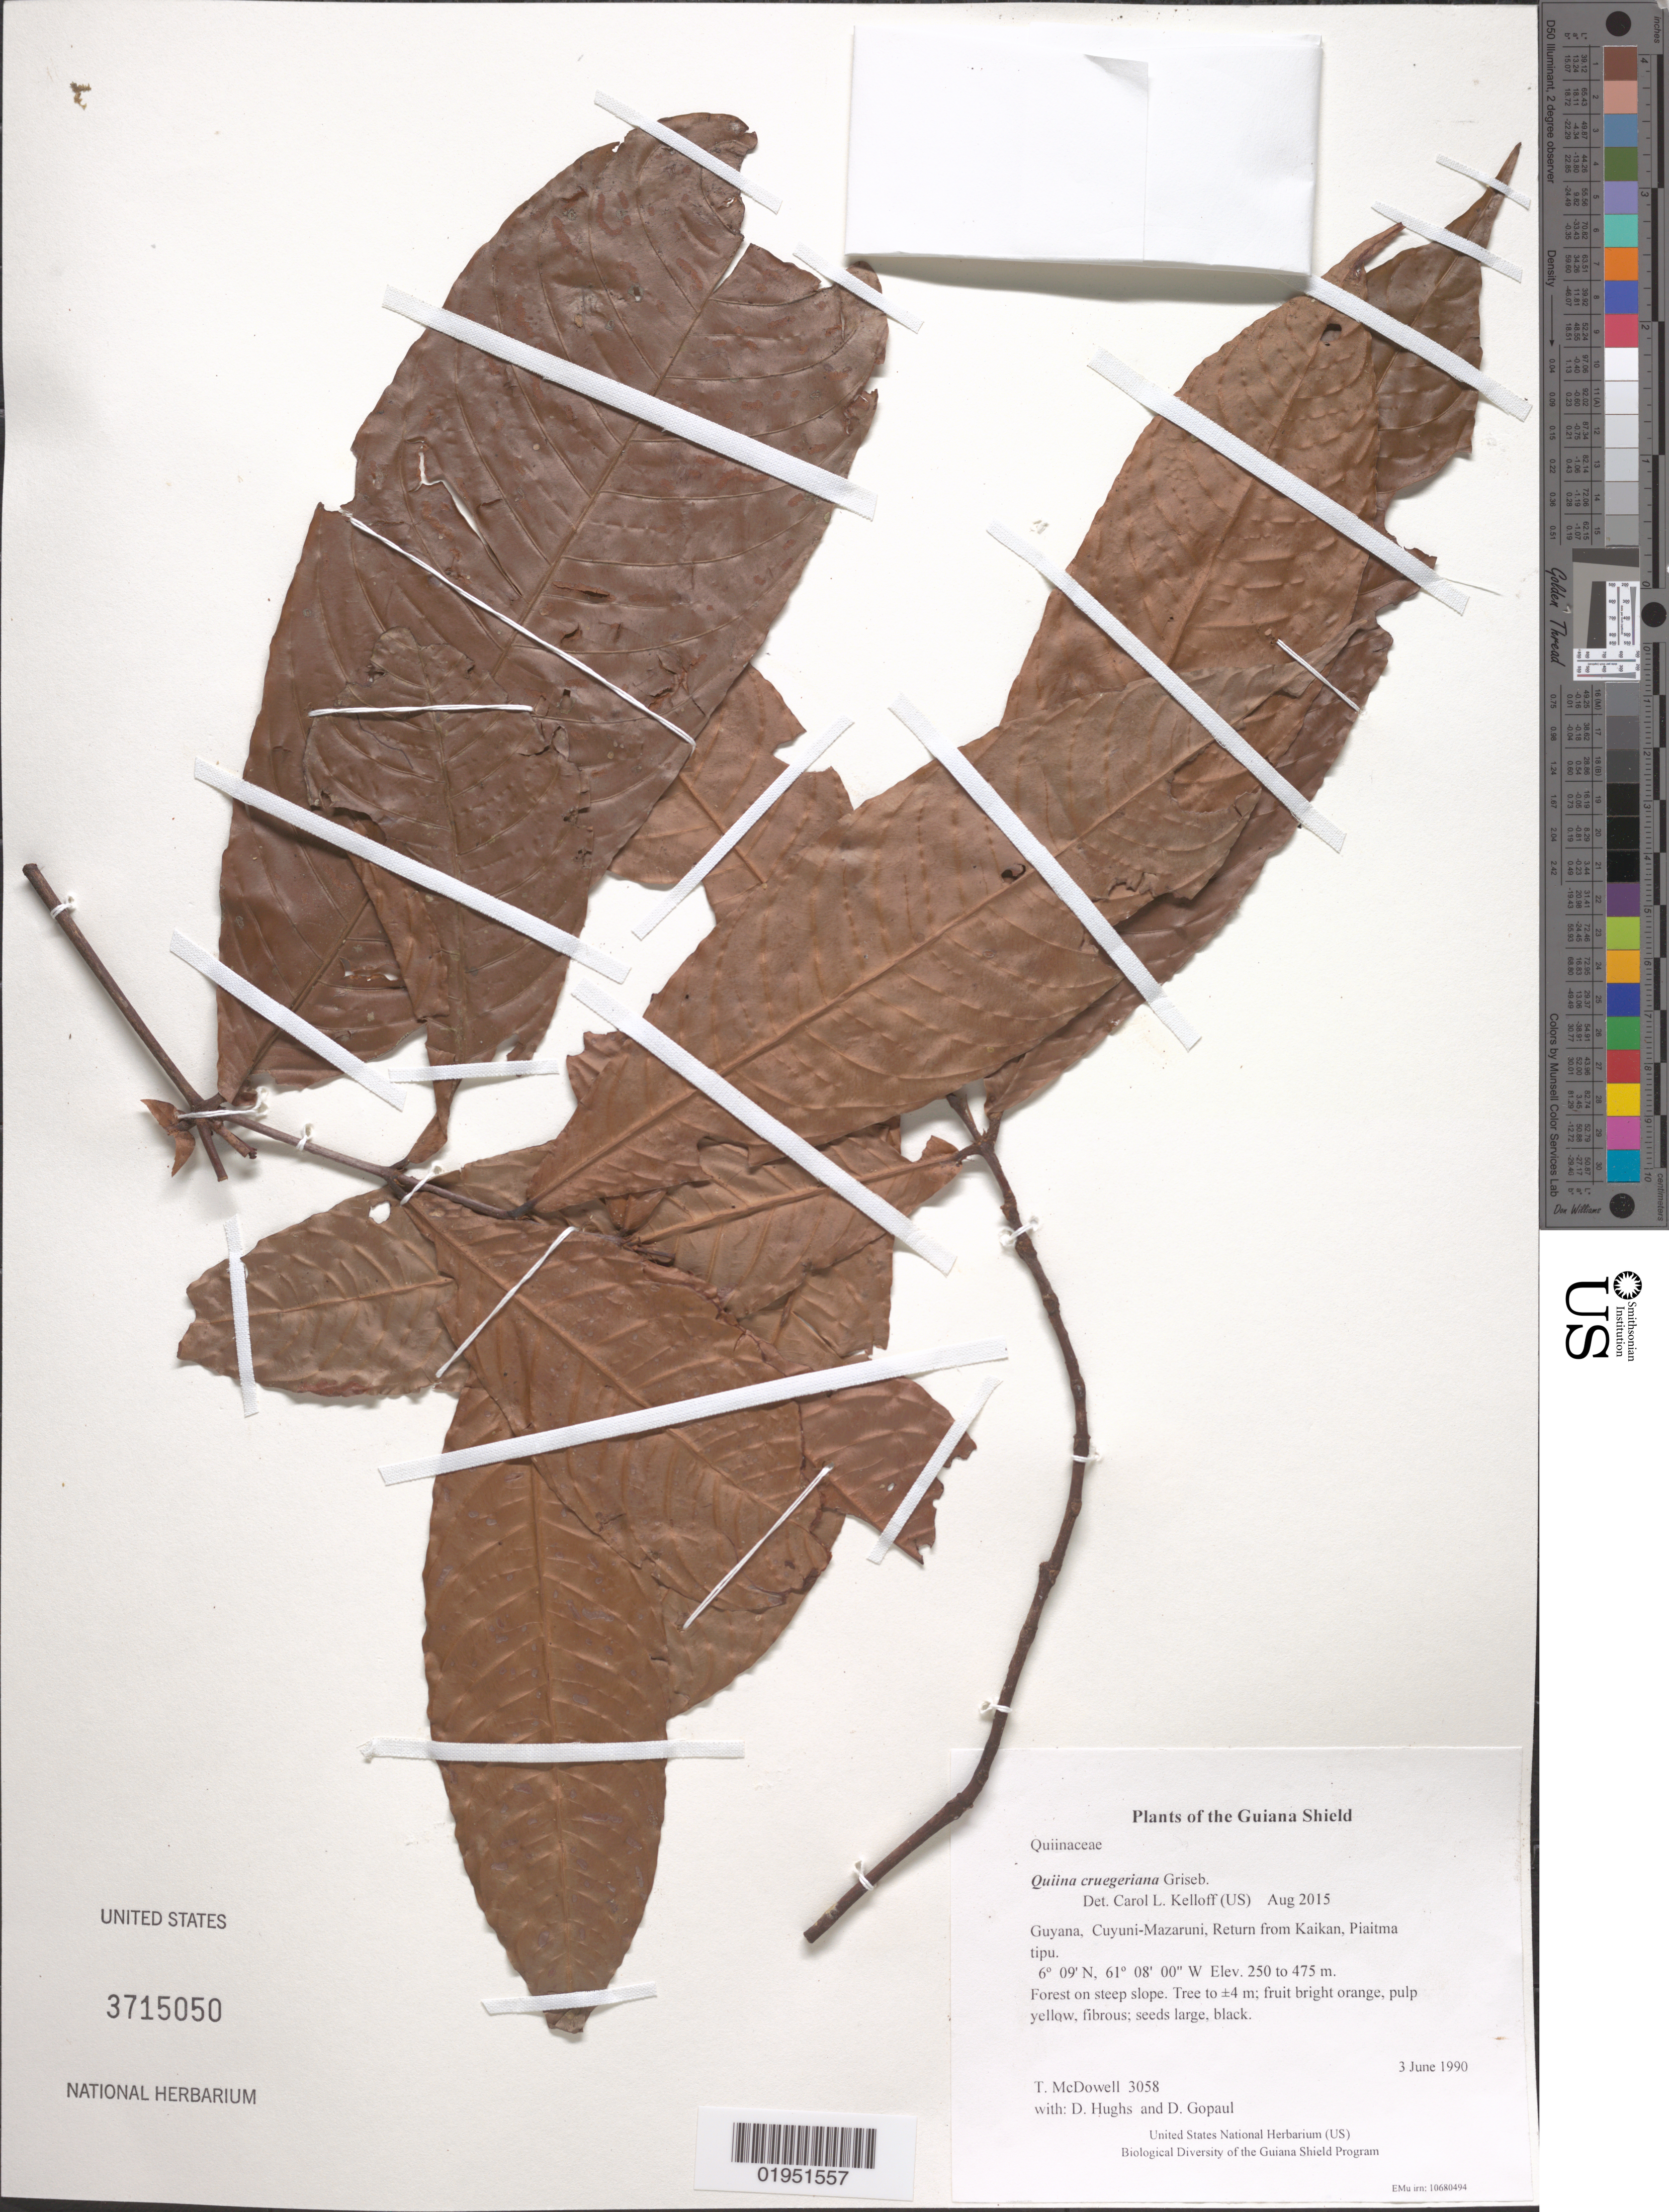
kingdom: Plantae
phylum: Tracheophyta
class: Magnoliopsida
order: Malpighiales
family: Quiinaceae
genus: Quiina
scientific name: Quiina cruegeriana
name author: Griseb.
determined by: Kelloff, Carol L., (US), Smithsonian Institution - National Museum of Natural History (UNITED STATES)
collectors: T. McDowell, D. Hughs & D. Gopaul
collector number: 3058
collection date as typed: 3 June 1990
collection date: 1990-06-03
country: Guyana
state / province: Cuyuni-Mazaruni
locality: Return from Kaikan, Piaitma tipu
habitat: Forest on steep slope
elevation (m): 250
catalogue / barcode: US 3715050